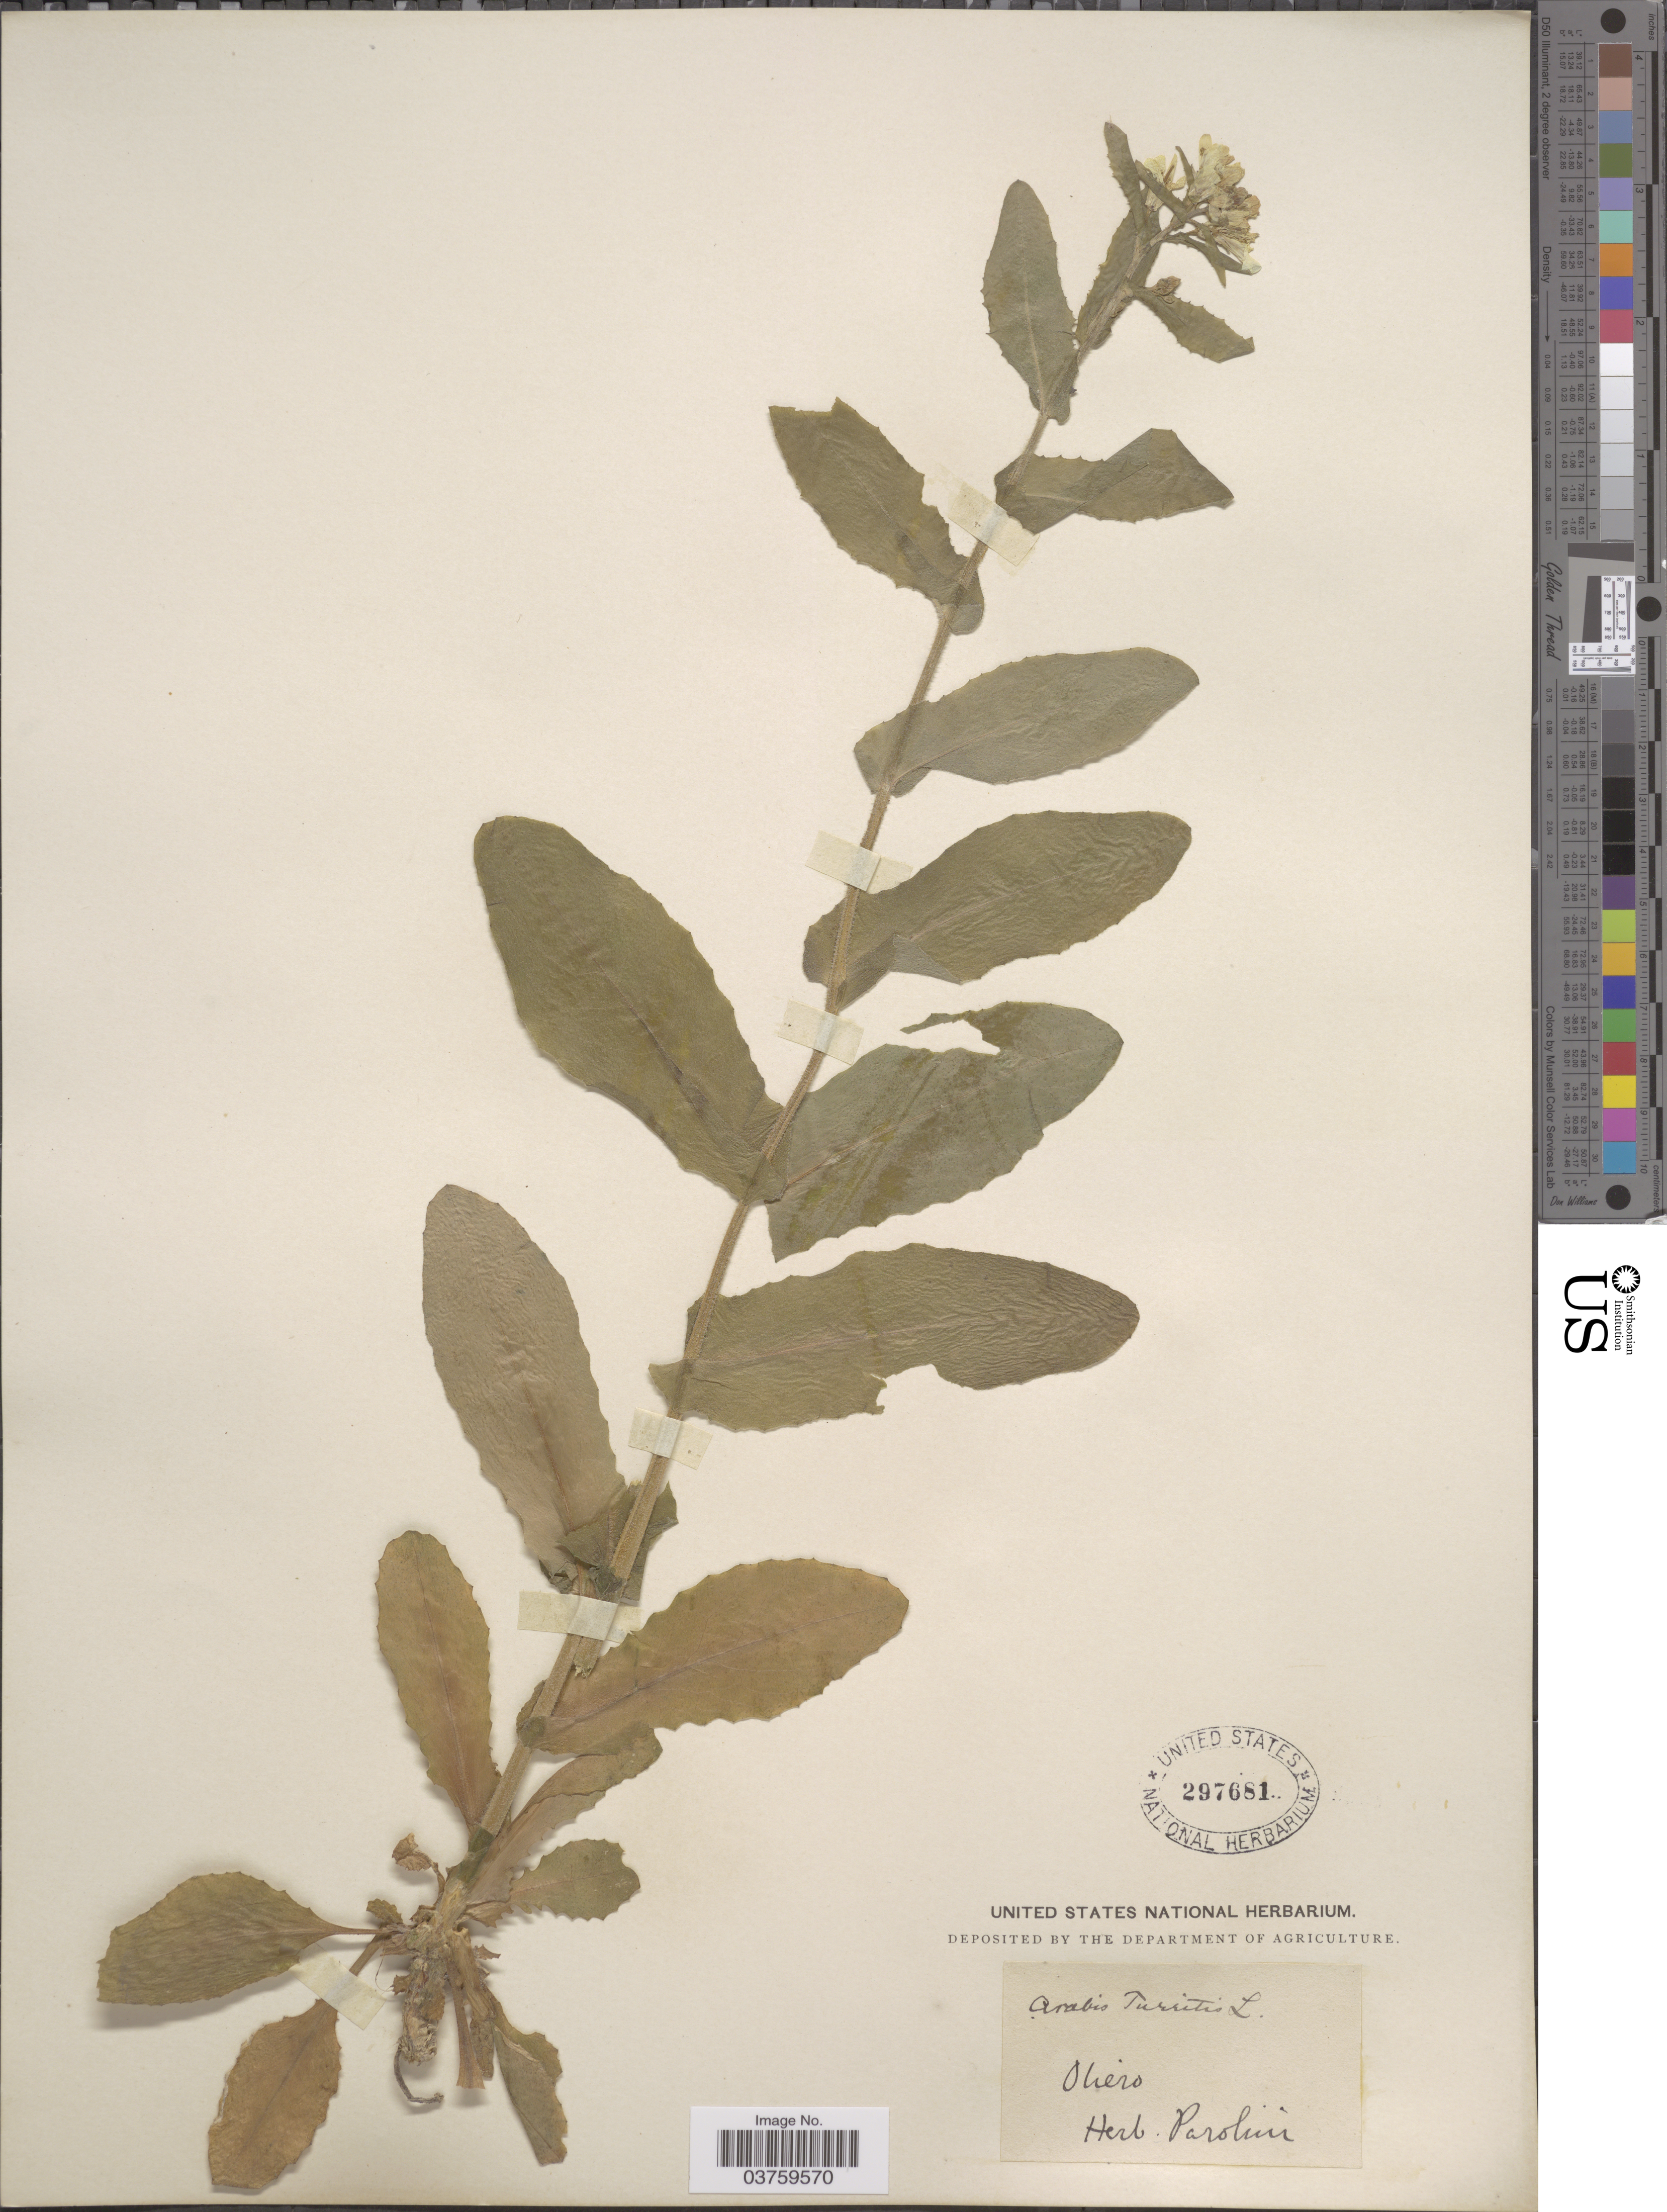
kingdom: Plantae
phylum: Tracheophyta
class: Magnoliopsida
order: Brassicales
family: Brassicaceae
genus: Arabis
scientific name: Arabis turrita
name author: L.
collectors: Ex herb. Parolini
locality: Ohero.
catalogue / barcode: US 297681